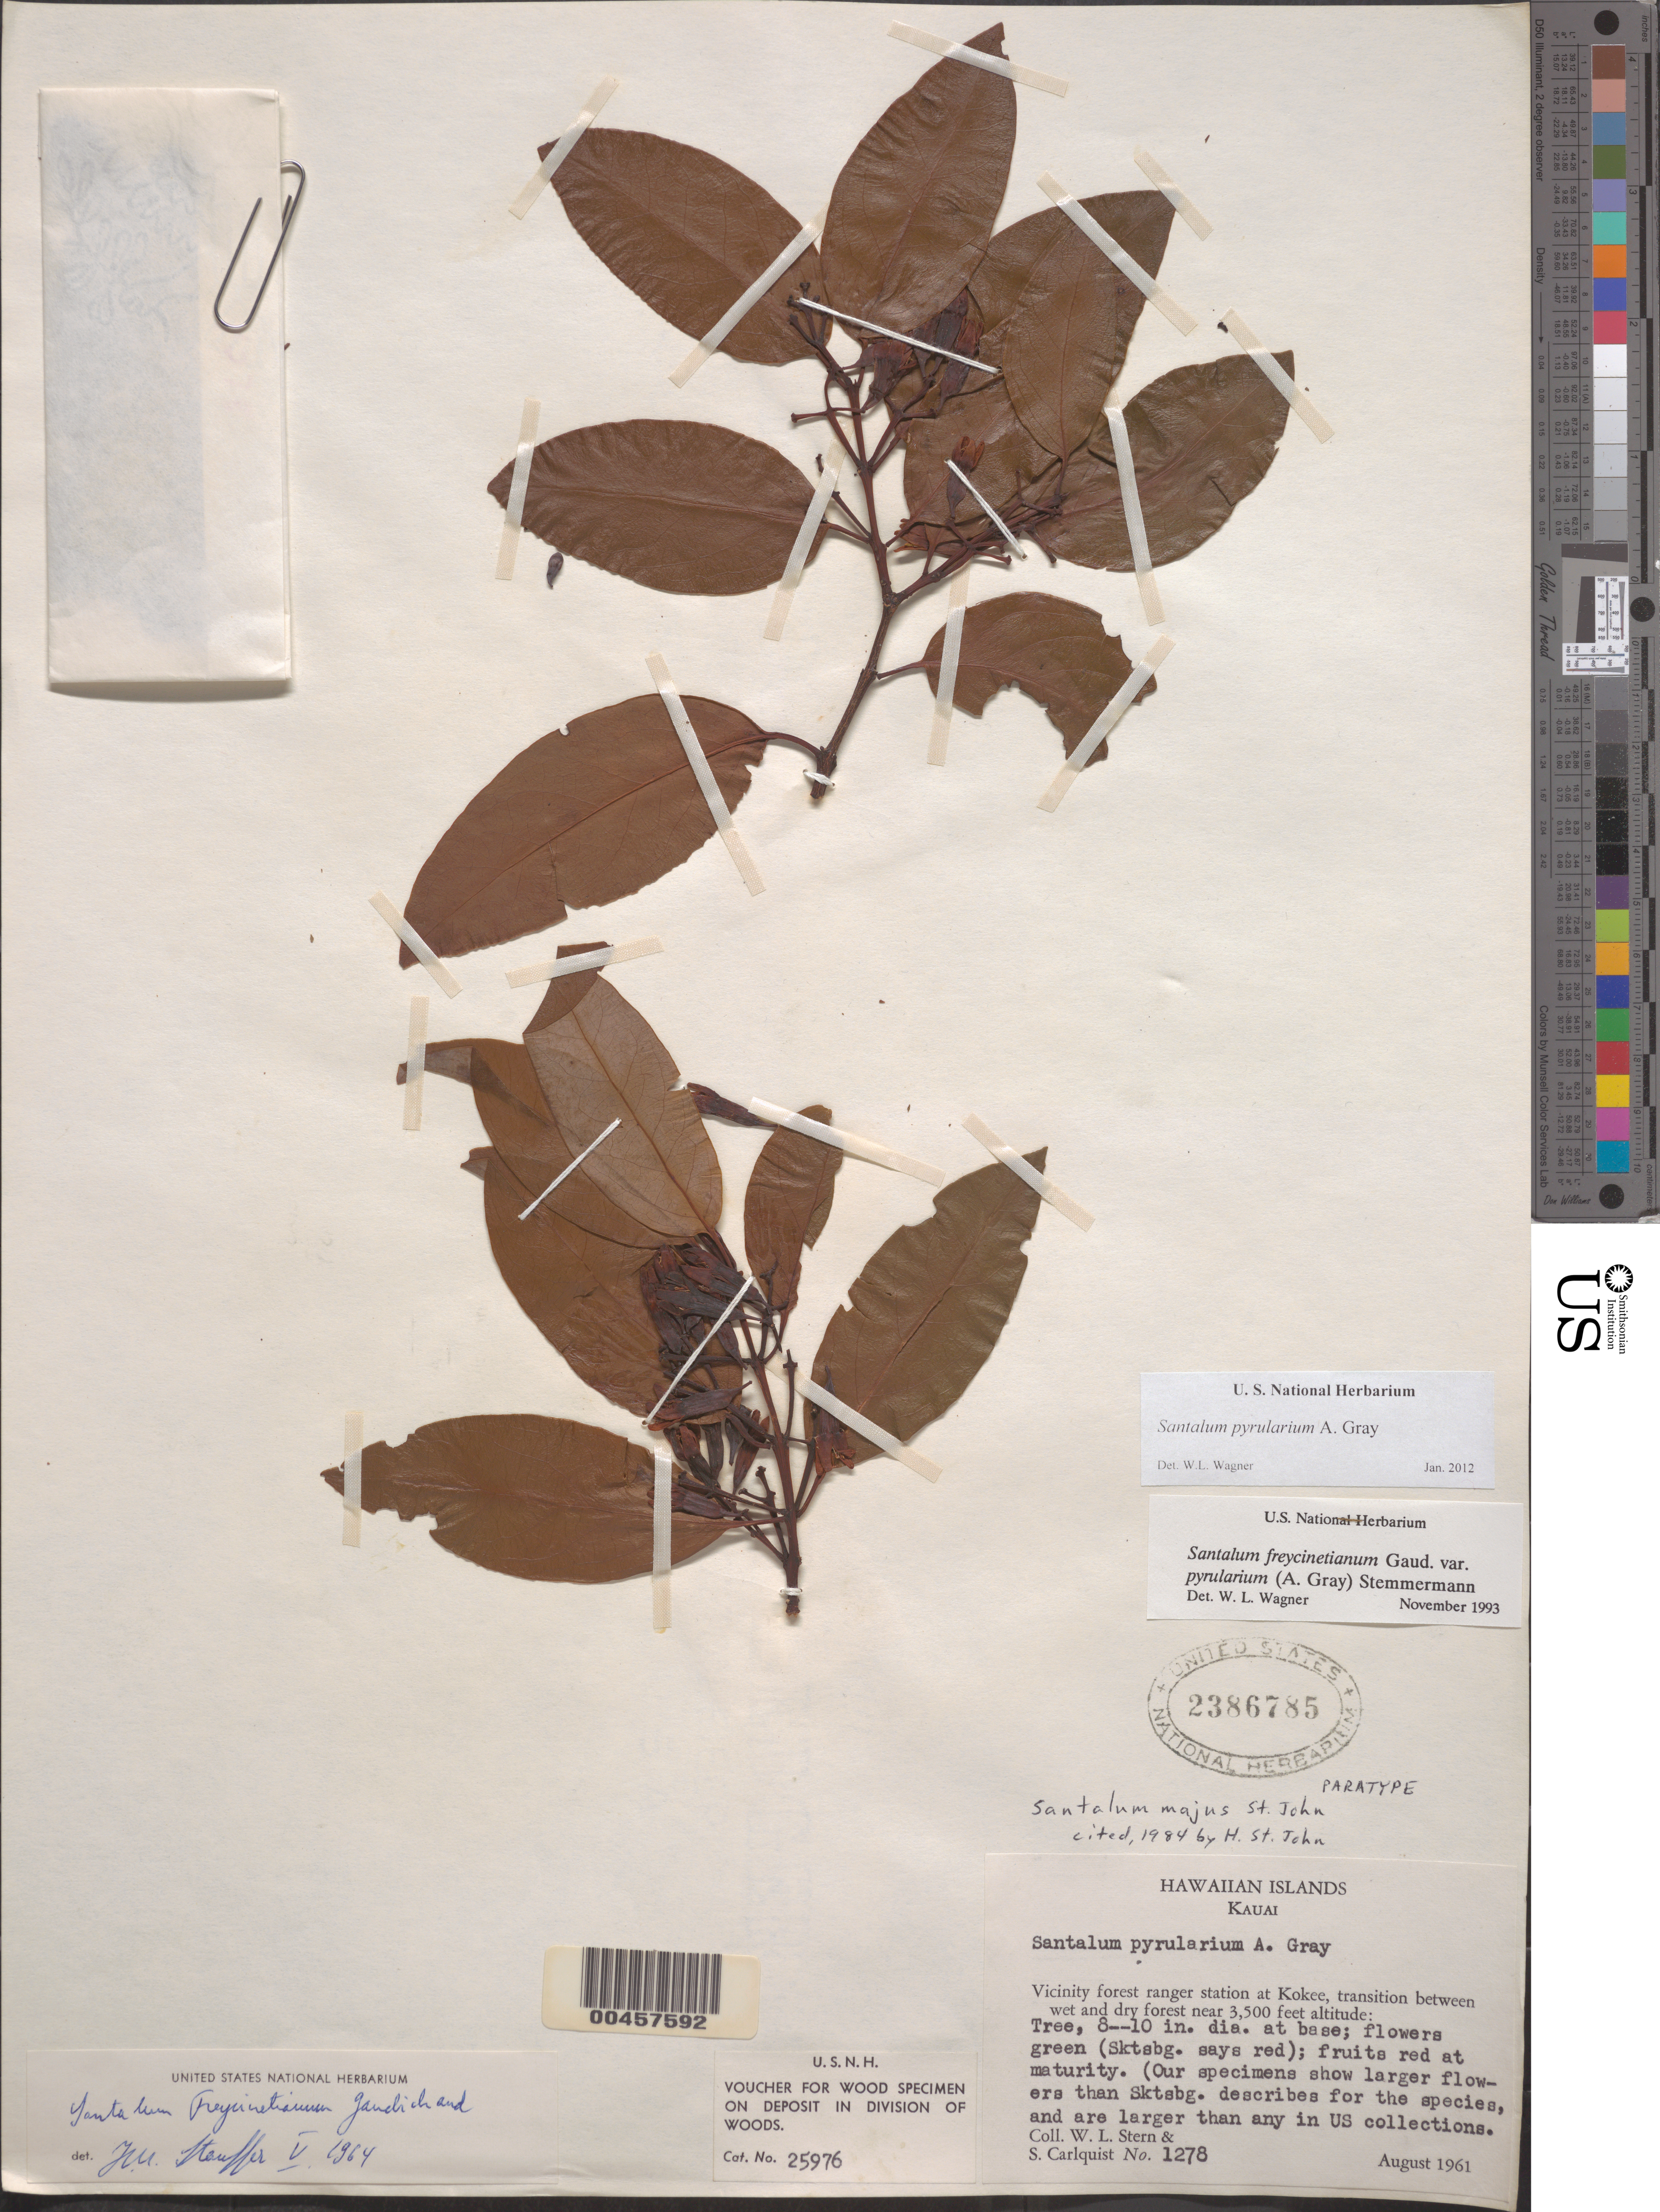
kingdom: Plantae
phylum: Tracheophyta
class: Magnoliopsida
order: Santalales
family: Santalaceae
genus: Santalum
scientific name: Santalum pyrularium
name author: A. Gray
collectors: W. L. Stern & S. Carlquist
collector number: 1278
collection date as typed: Aug 1961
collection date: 1961-08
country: United States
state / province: Hawaii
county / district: Kauai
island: Kaua'i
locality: Vicinity forest ranger station at Kokee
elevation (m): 1067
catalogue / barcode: US 2386785